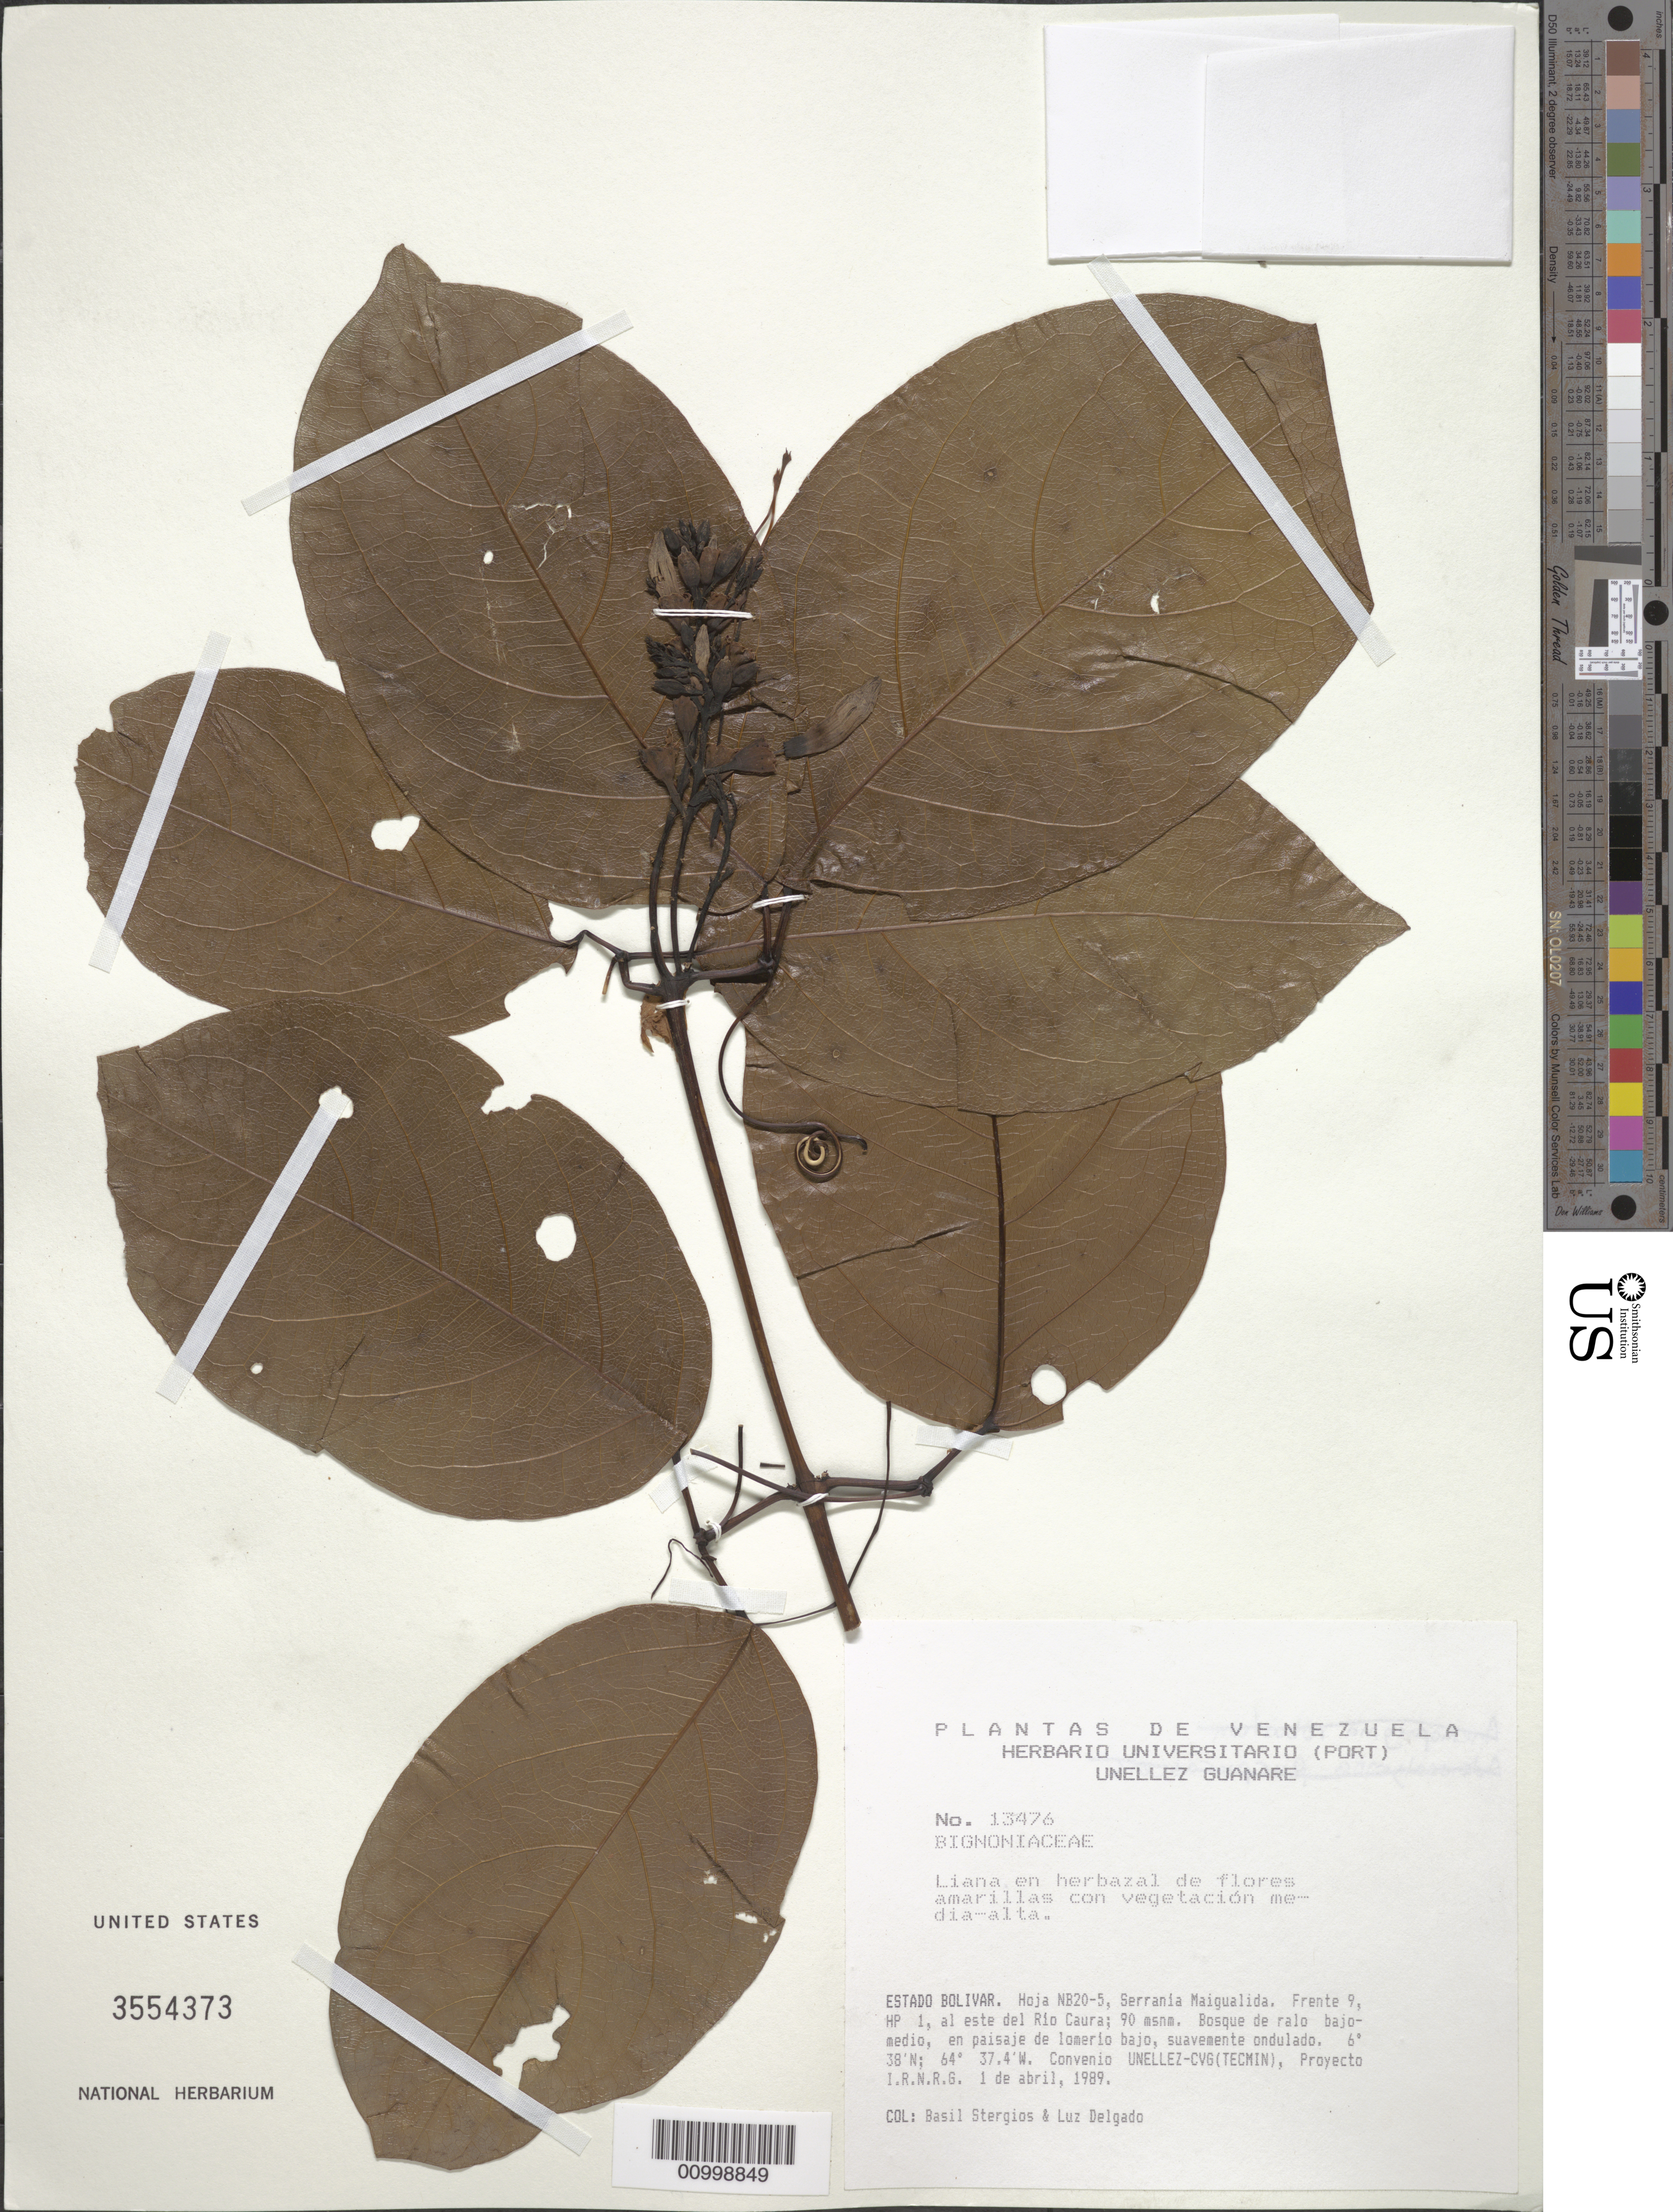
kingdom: Plantae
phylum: Tracheophyta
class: Magnoliopsida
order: Lamiales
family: Bignoniaceae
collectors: B. G. Stergios & L. Delgado V.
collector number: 13476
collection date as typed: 1-Apr-89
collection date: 1989-04-01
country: Venezuela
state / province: Bolívar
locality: Serrania Maigualida, E del río Caura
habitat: Bosque de ralo bajo-medio, en paisaje de lomerio bajo, suavement ondulado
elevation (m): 90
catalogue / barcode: US 3554373